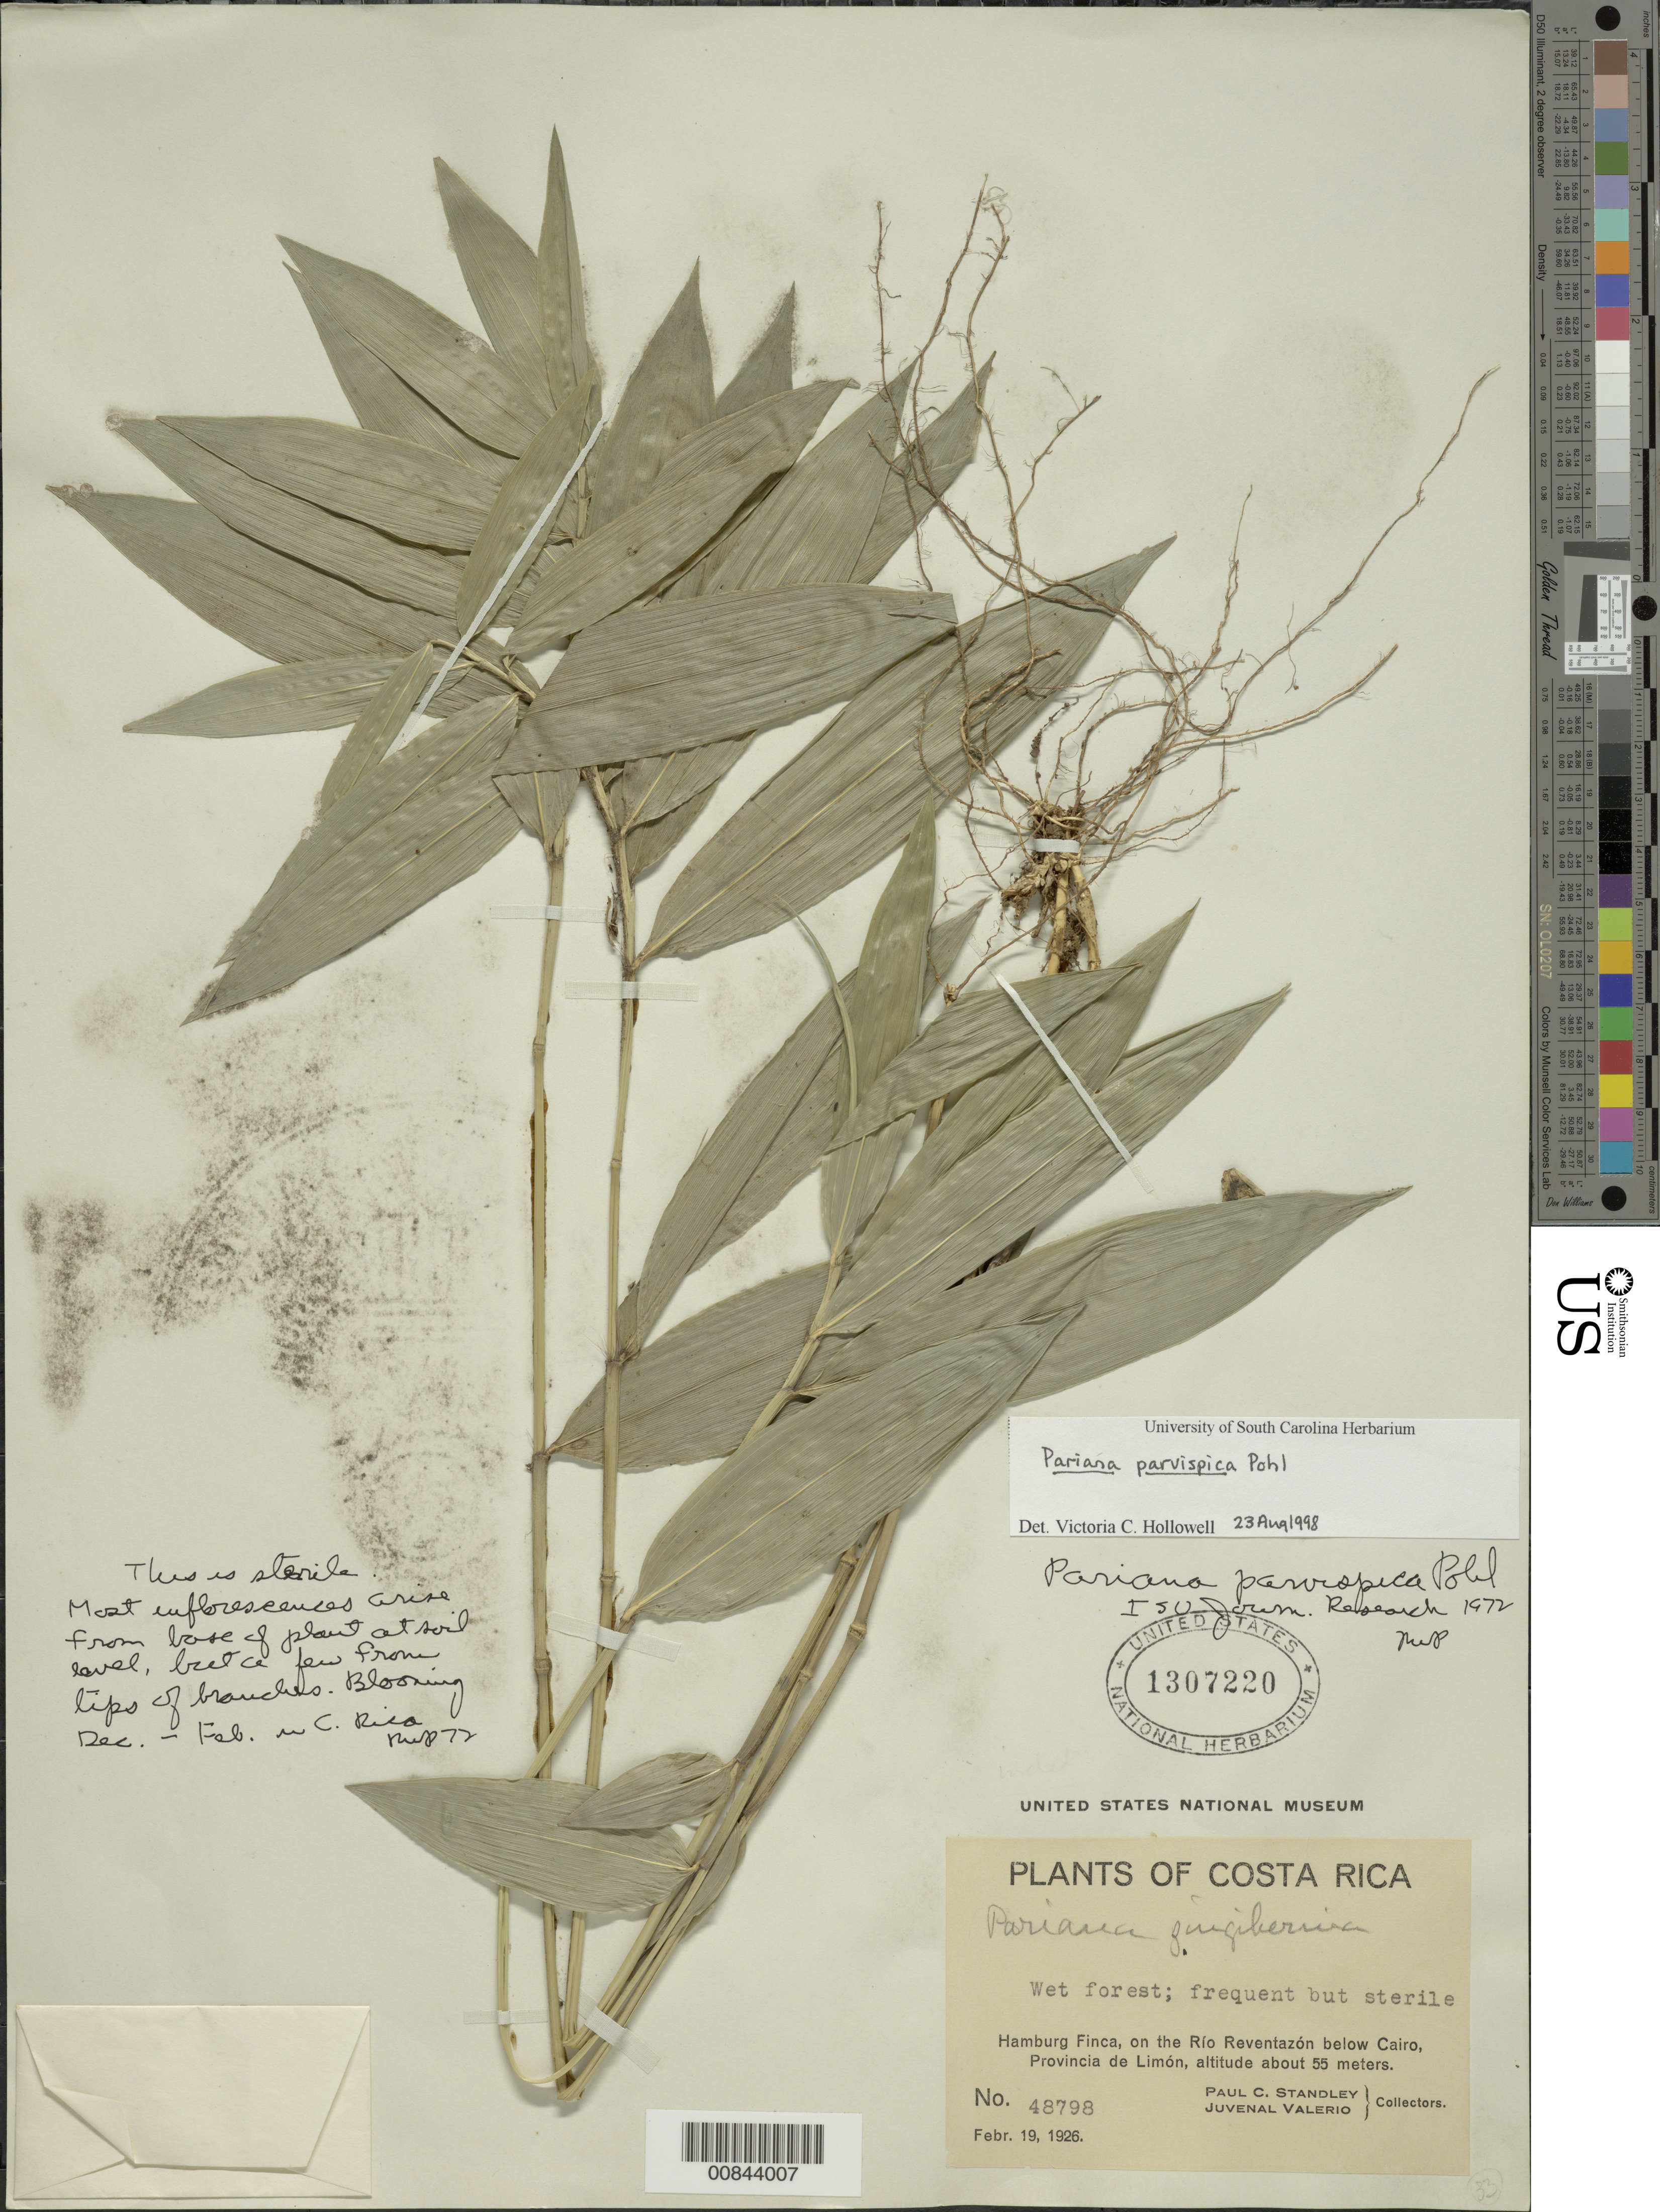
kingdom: Plantae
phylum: Tracheophyta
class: Liliopsida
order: Poales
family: Poaceae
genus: Pariana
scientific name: Pariana parvispica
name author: R.W. Pohl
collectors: P. C. Standley & J. Valerio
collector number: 48798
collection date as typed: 19 Feb 1926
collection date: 1926-02-19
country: Costa Rica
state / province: Limón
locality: Hamburg Finca, on the Río Reventazón below Cairo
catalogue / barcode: US 1307220